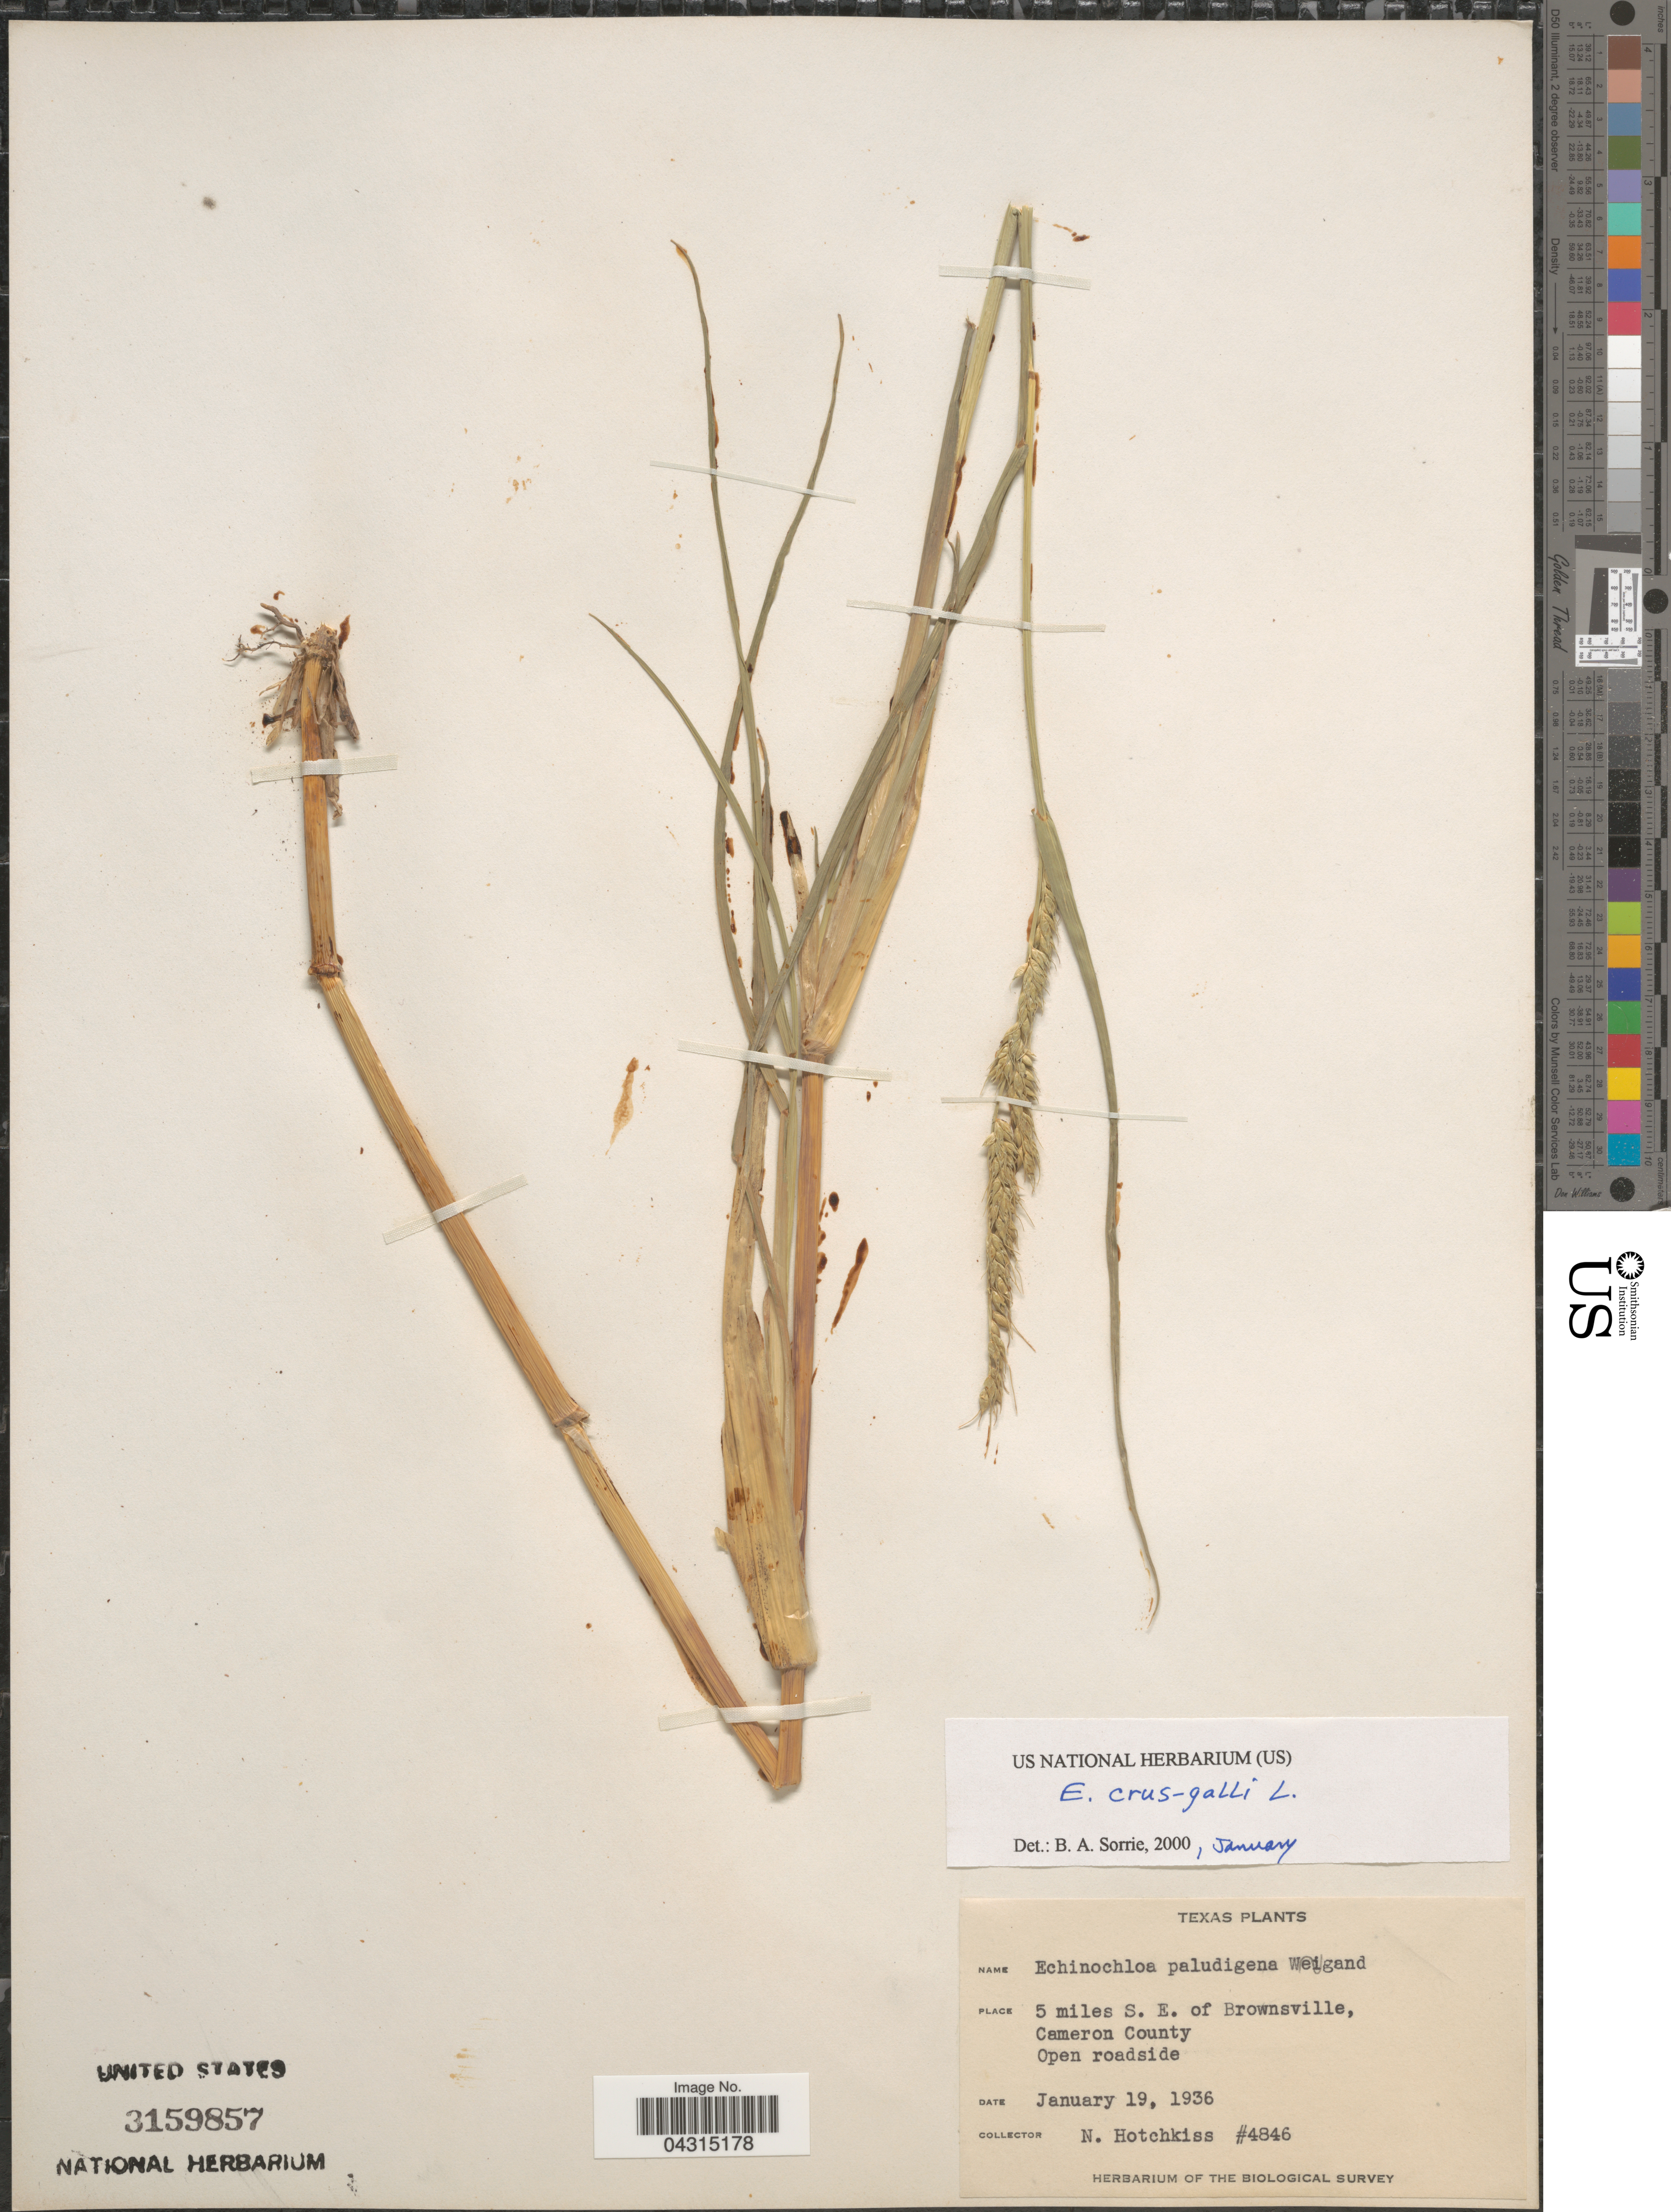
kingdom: Plantae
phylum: Tracheophyta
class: Liliopsida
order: Poales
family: Poaceae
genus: Echinochloa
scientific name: Echinochloa crus-galli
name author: (L.) P. Beauv.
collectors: N. Hotchkiss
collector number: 4846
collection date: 1936-01-19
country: United States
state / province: Texas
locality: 5 miles S. E. of Brownsville, Cameron County. The Biological Survey.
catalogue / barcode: US 3159857